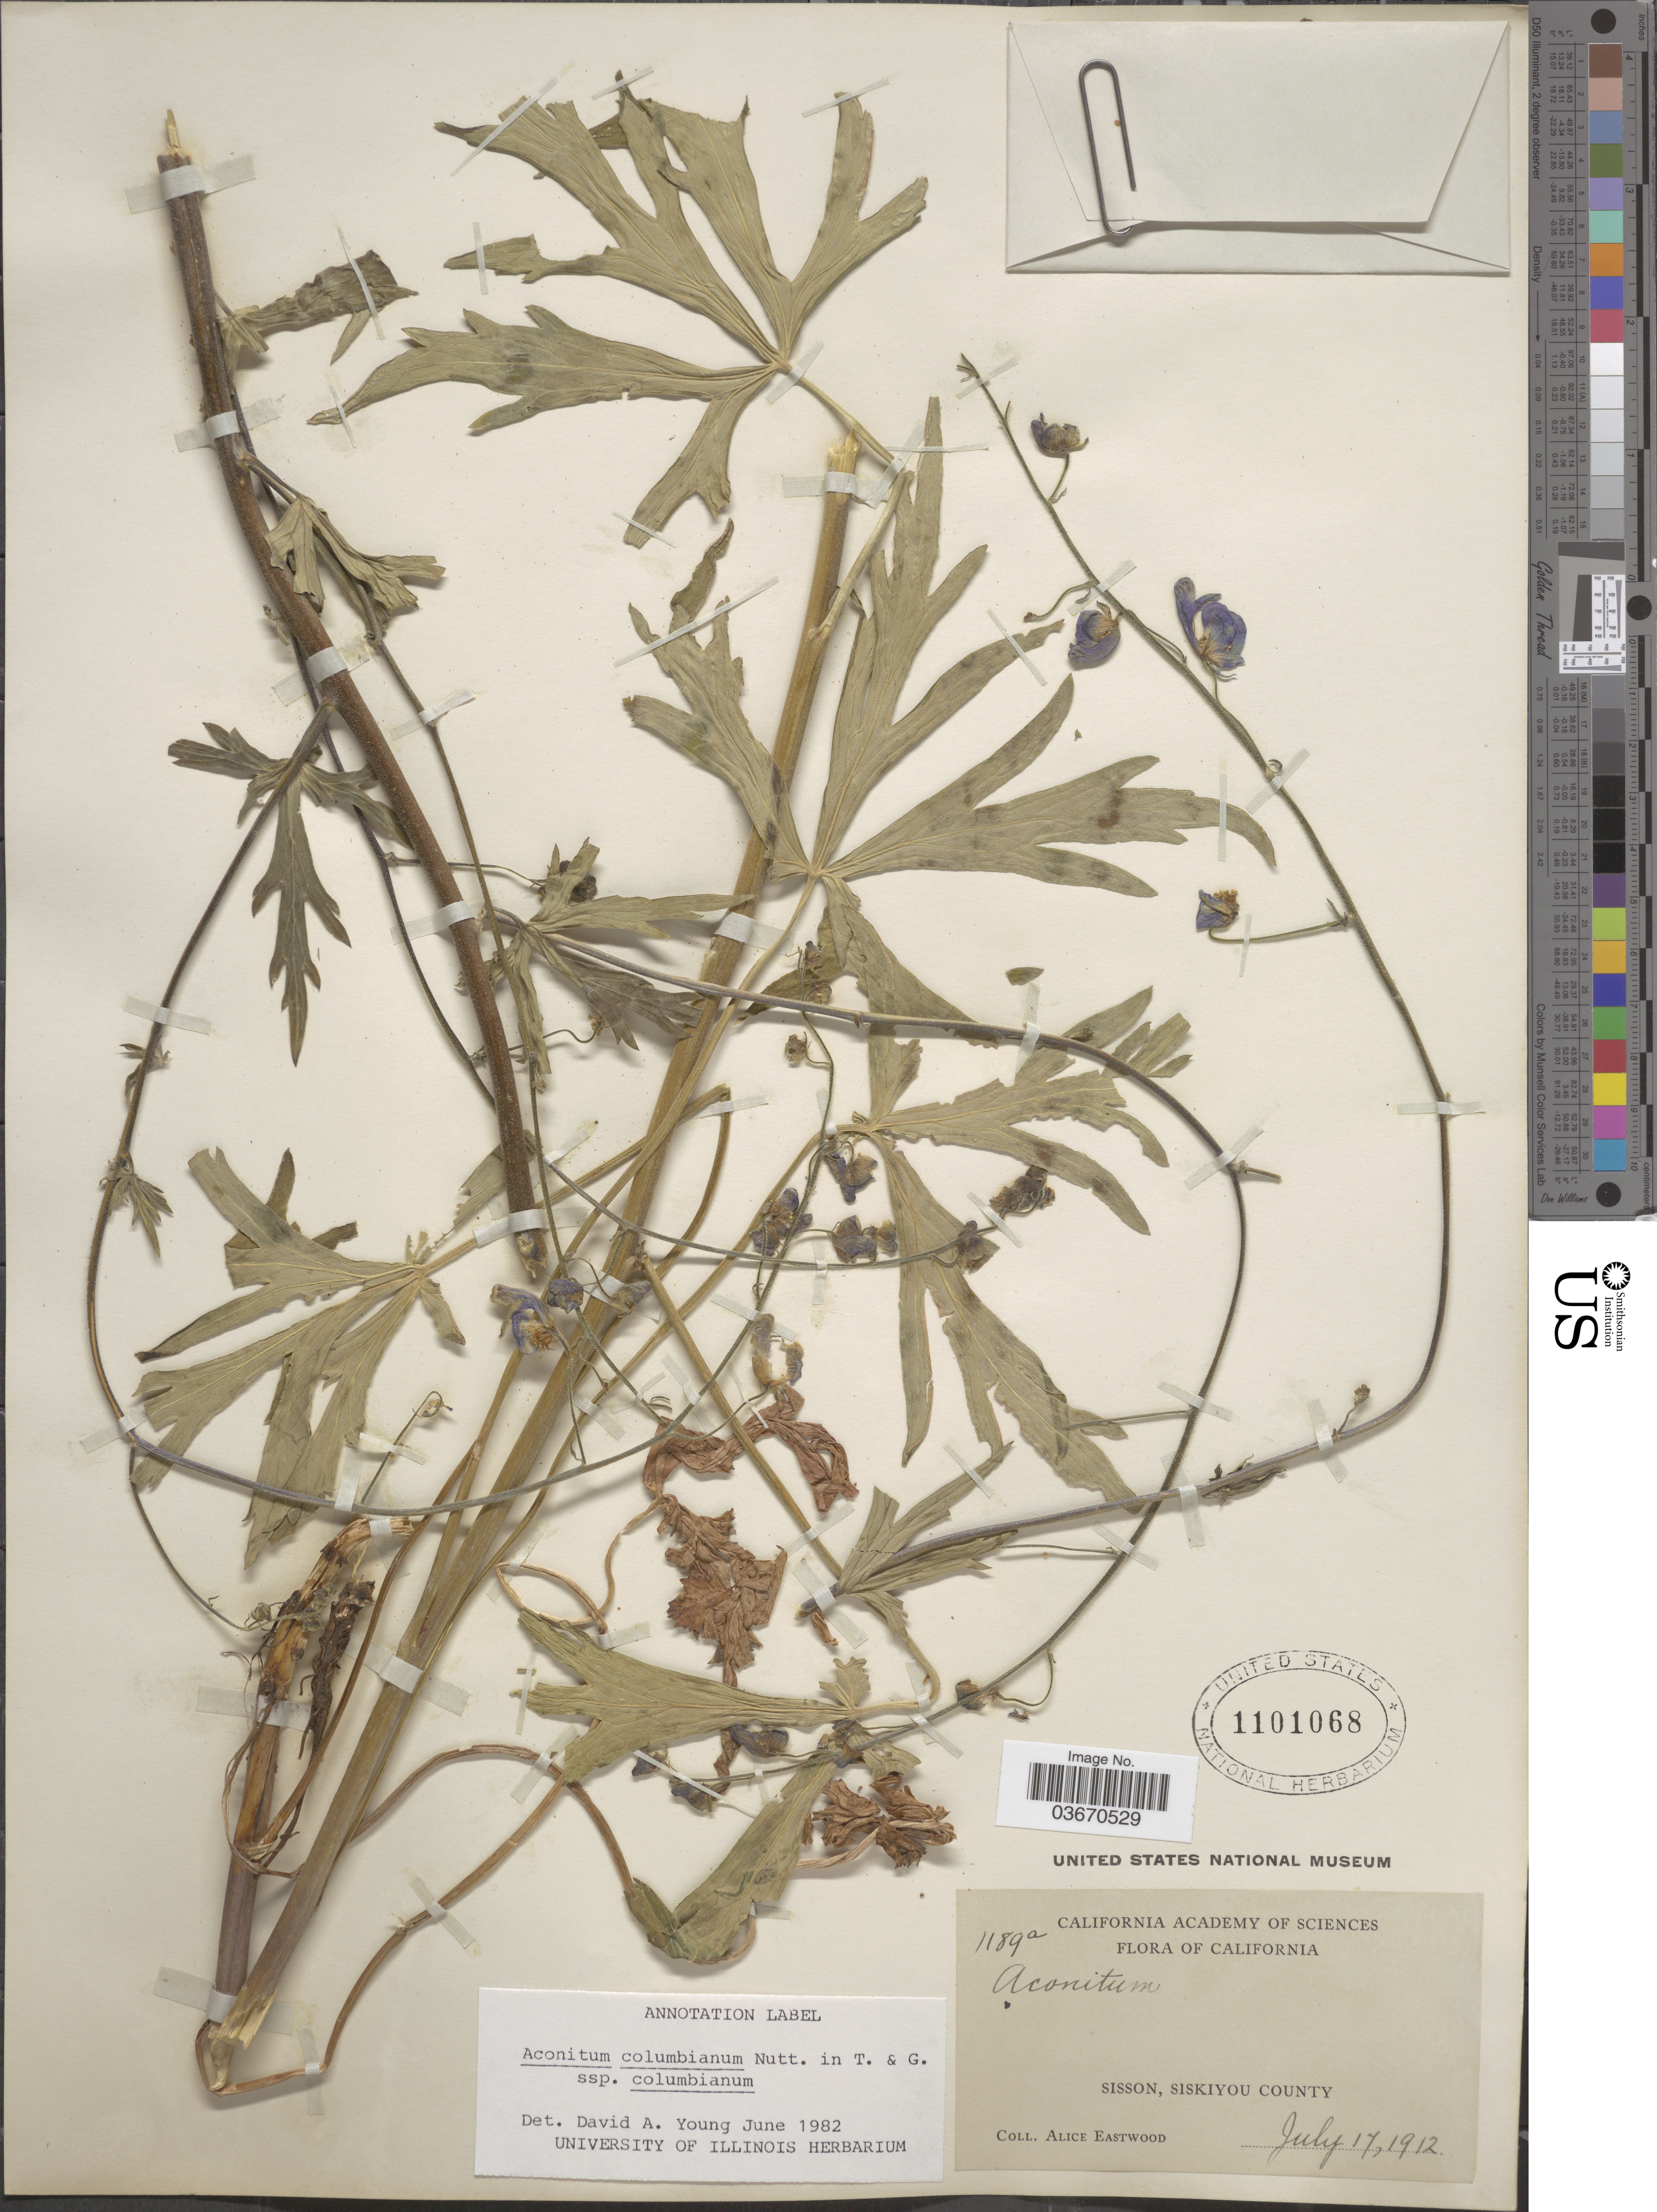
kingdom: Plantae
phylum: Tracheophyta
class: Magnoliopsida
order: Ranunculales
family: Ranunculaceae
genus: Aconitum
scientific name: Aconitum columbianum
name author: Nutt.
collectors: A. Eastwood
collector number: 1189a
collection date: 1912-07-17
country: United States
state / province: California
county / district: Siskiyou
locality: Sisson, Siskiyou County.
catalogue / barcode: US 1101068